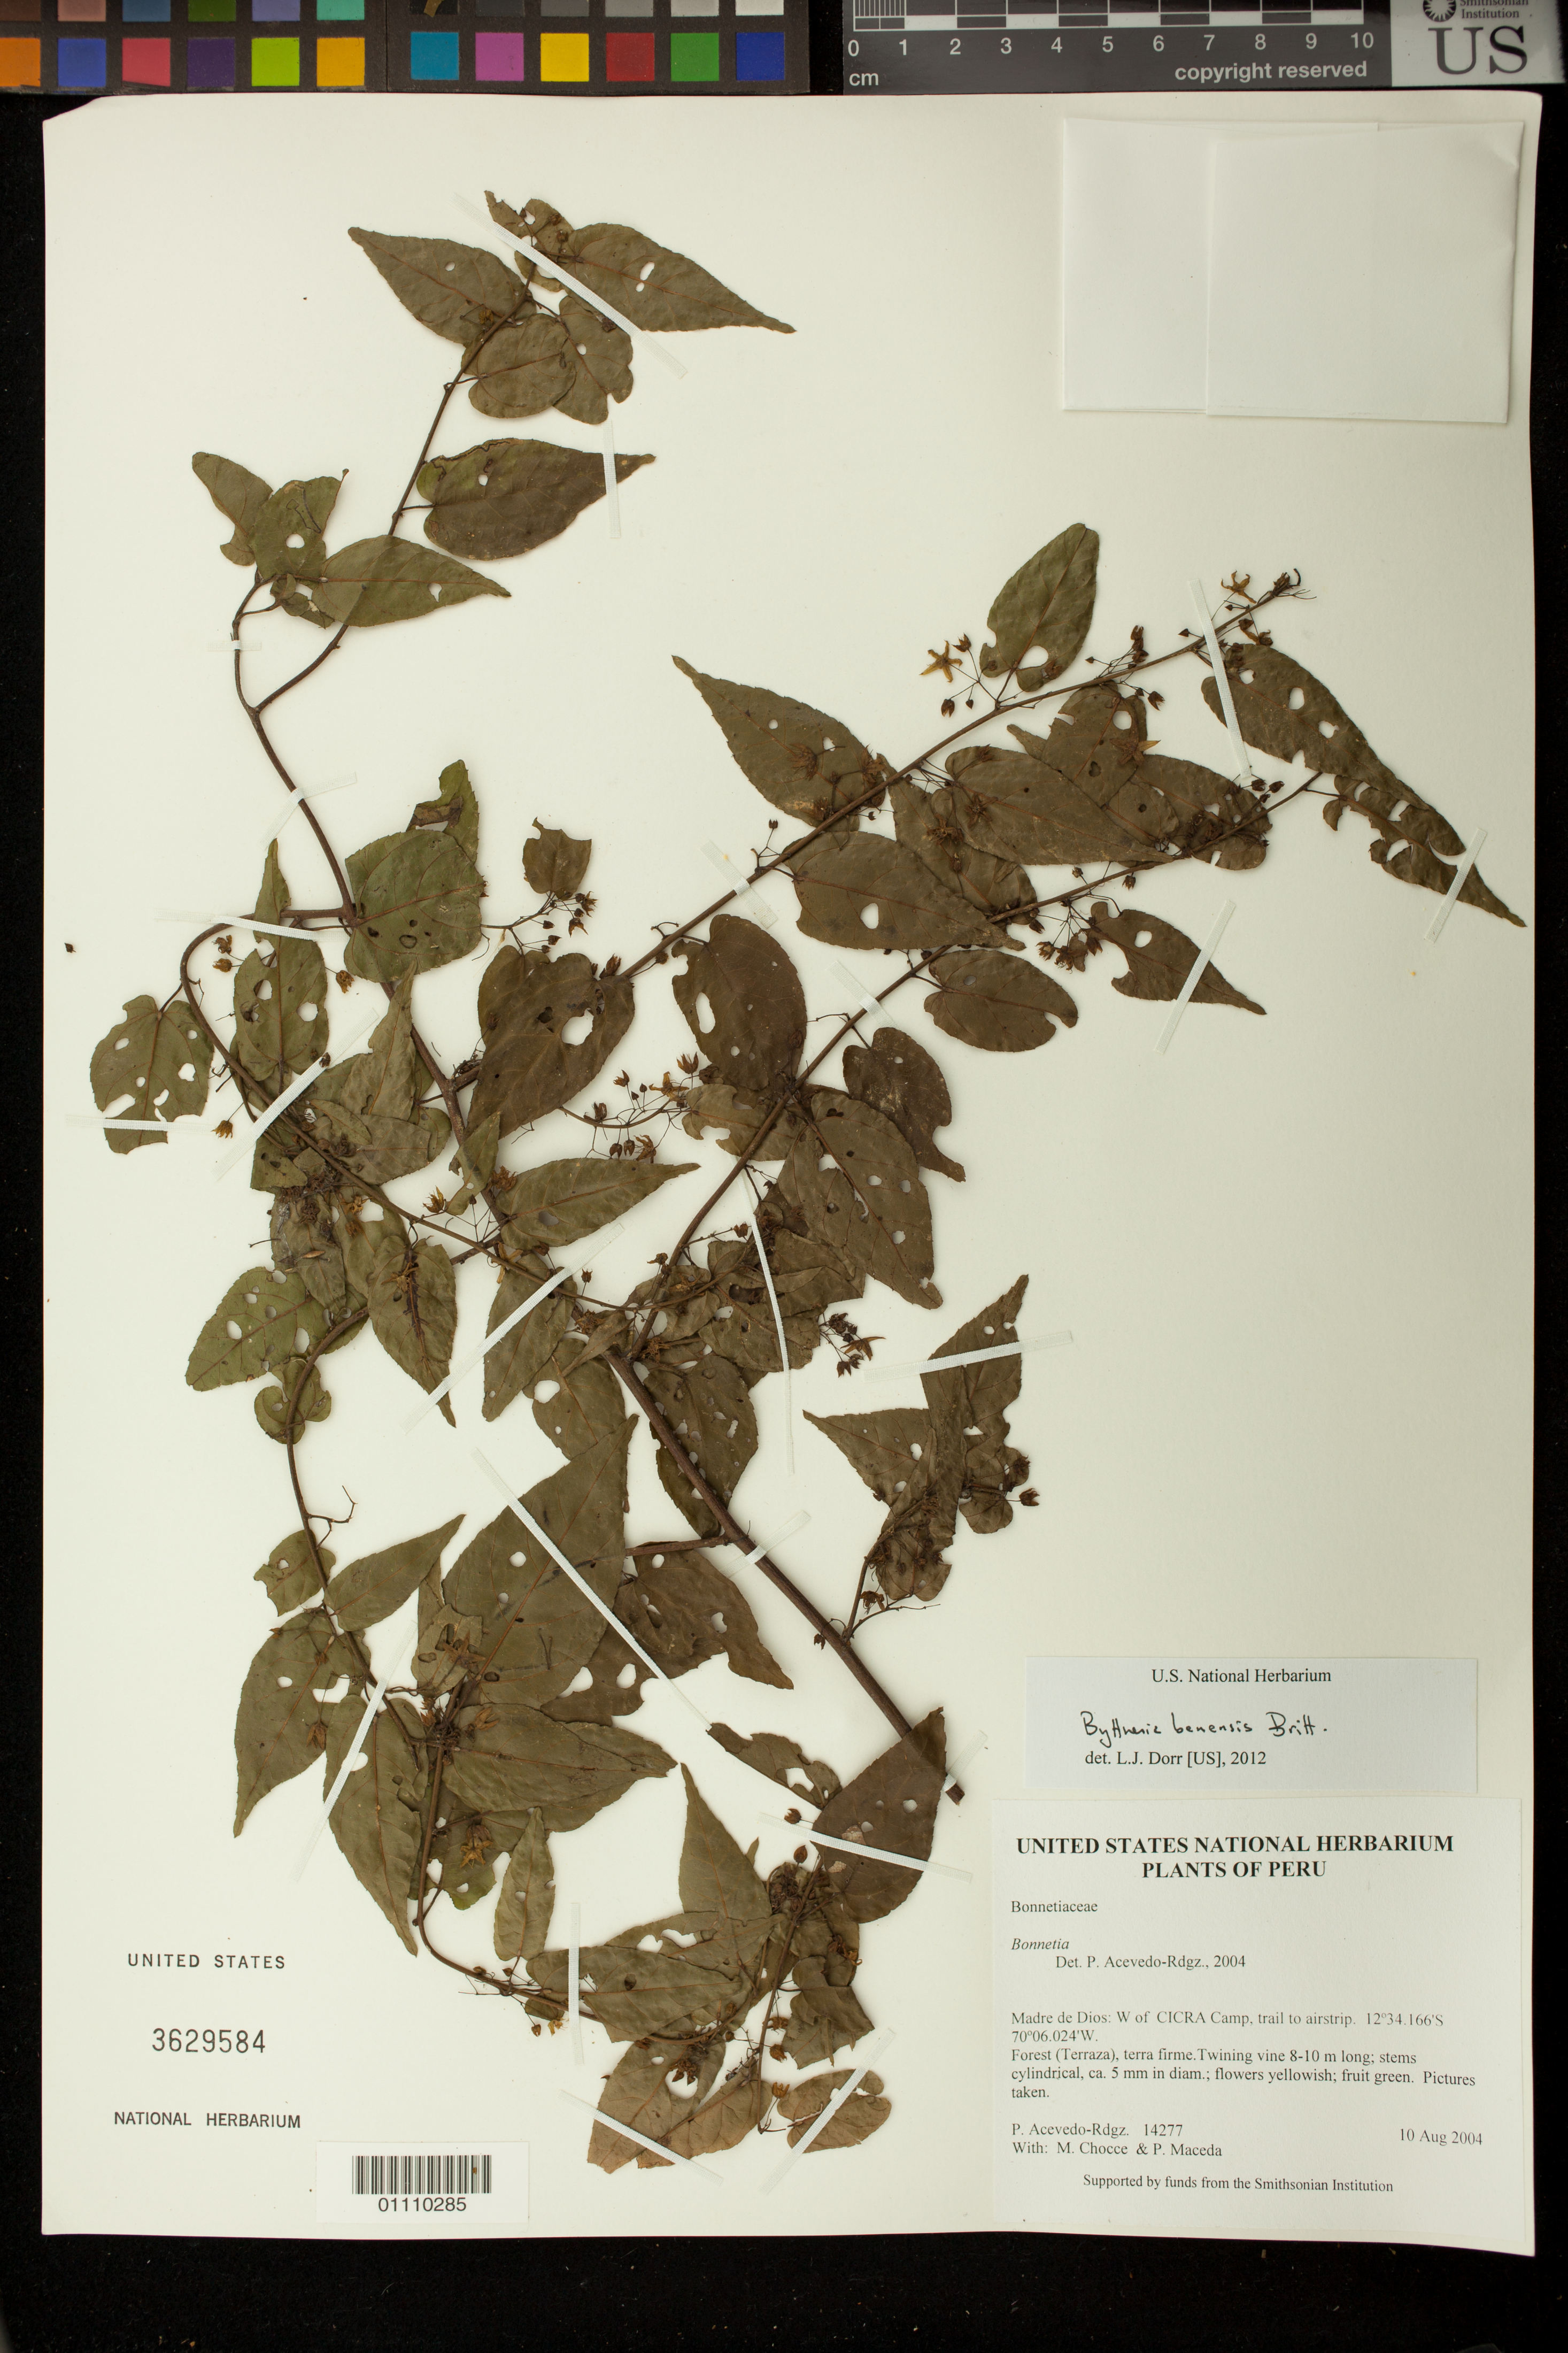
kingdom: Plantae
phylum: Tracheophyta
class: Magnoliopsida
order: Malvales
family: Malvaceae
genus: Byttneria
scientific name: Byttneria benensis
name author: Britton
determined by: Dorr, L. J., (BOT), Smithsonian Institution - National Museum of Natural History (UNITED STATES)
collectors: P. Acevedo-Rodr., M. Chocce & P. Maceda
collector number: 14277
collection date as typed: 10 Aug 2004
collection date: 2004-08-10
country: Peru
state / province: Madre de Dios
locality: Madre de Dios: W of CICRA Camp, trail to airstrip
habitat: Forest (Terraza), terra firme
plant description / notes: NY, K, MO, GH, F, B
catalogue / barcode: US 3629584